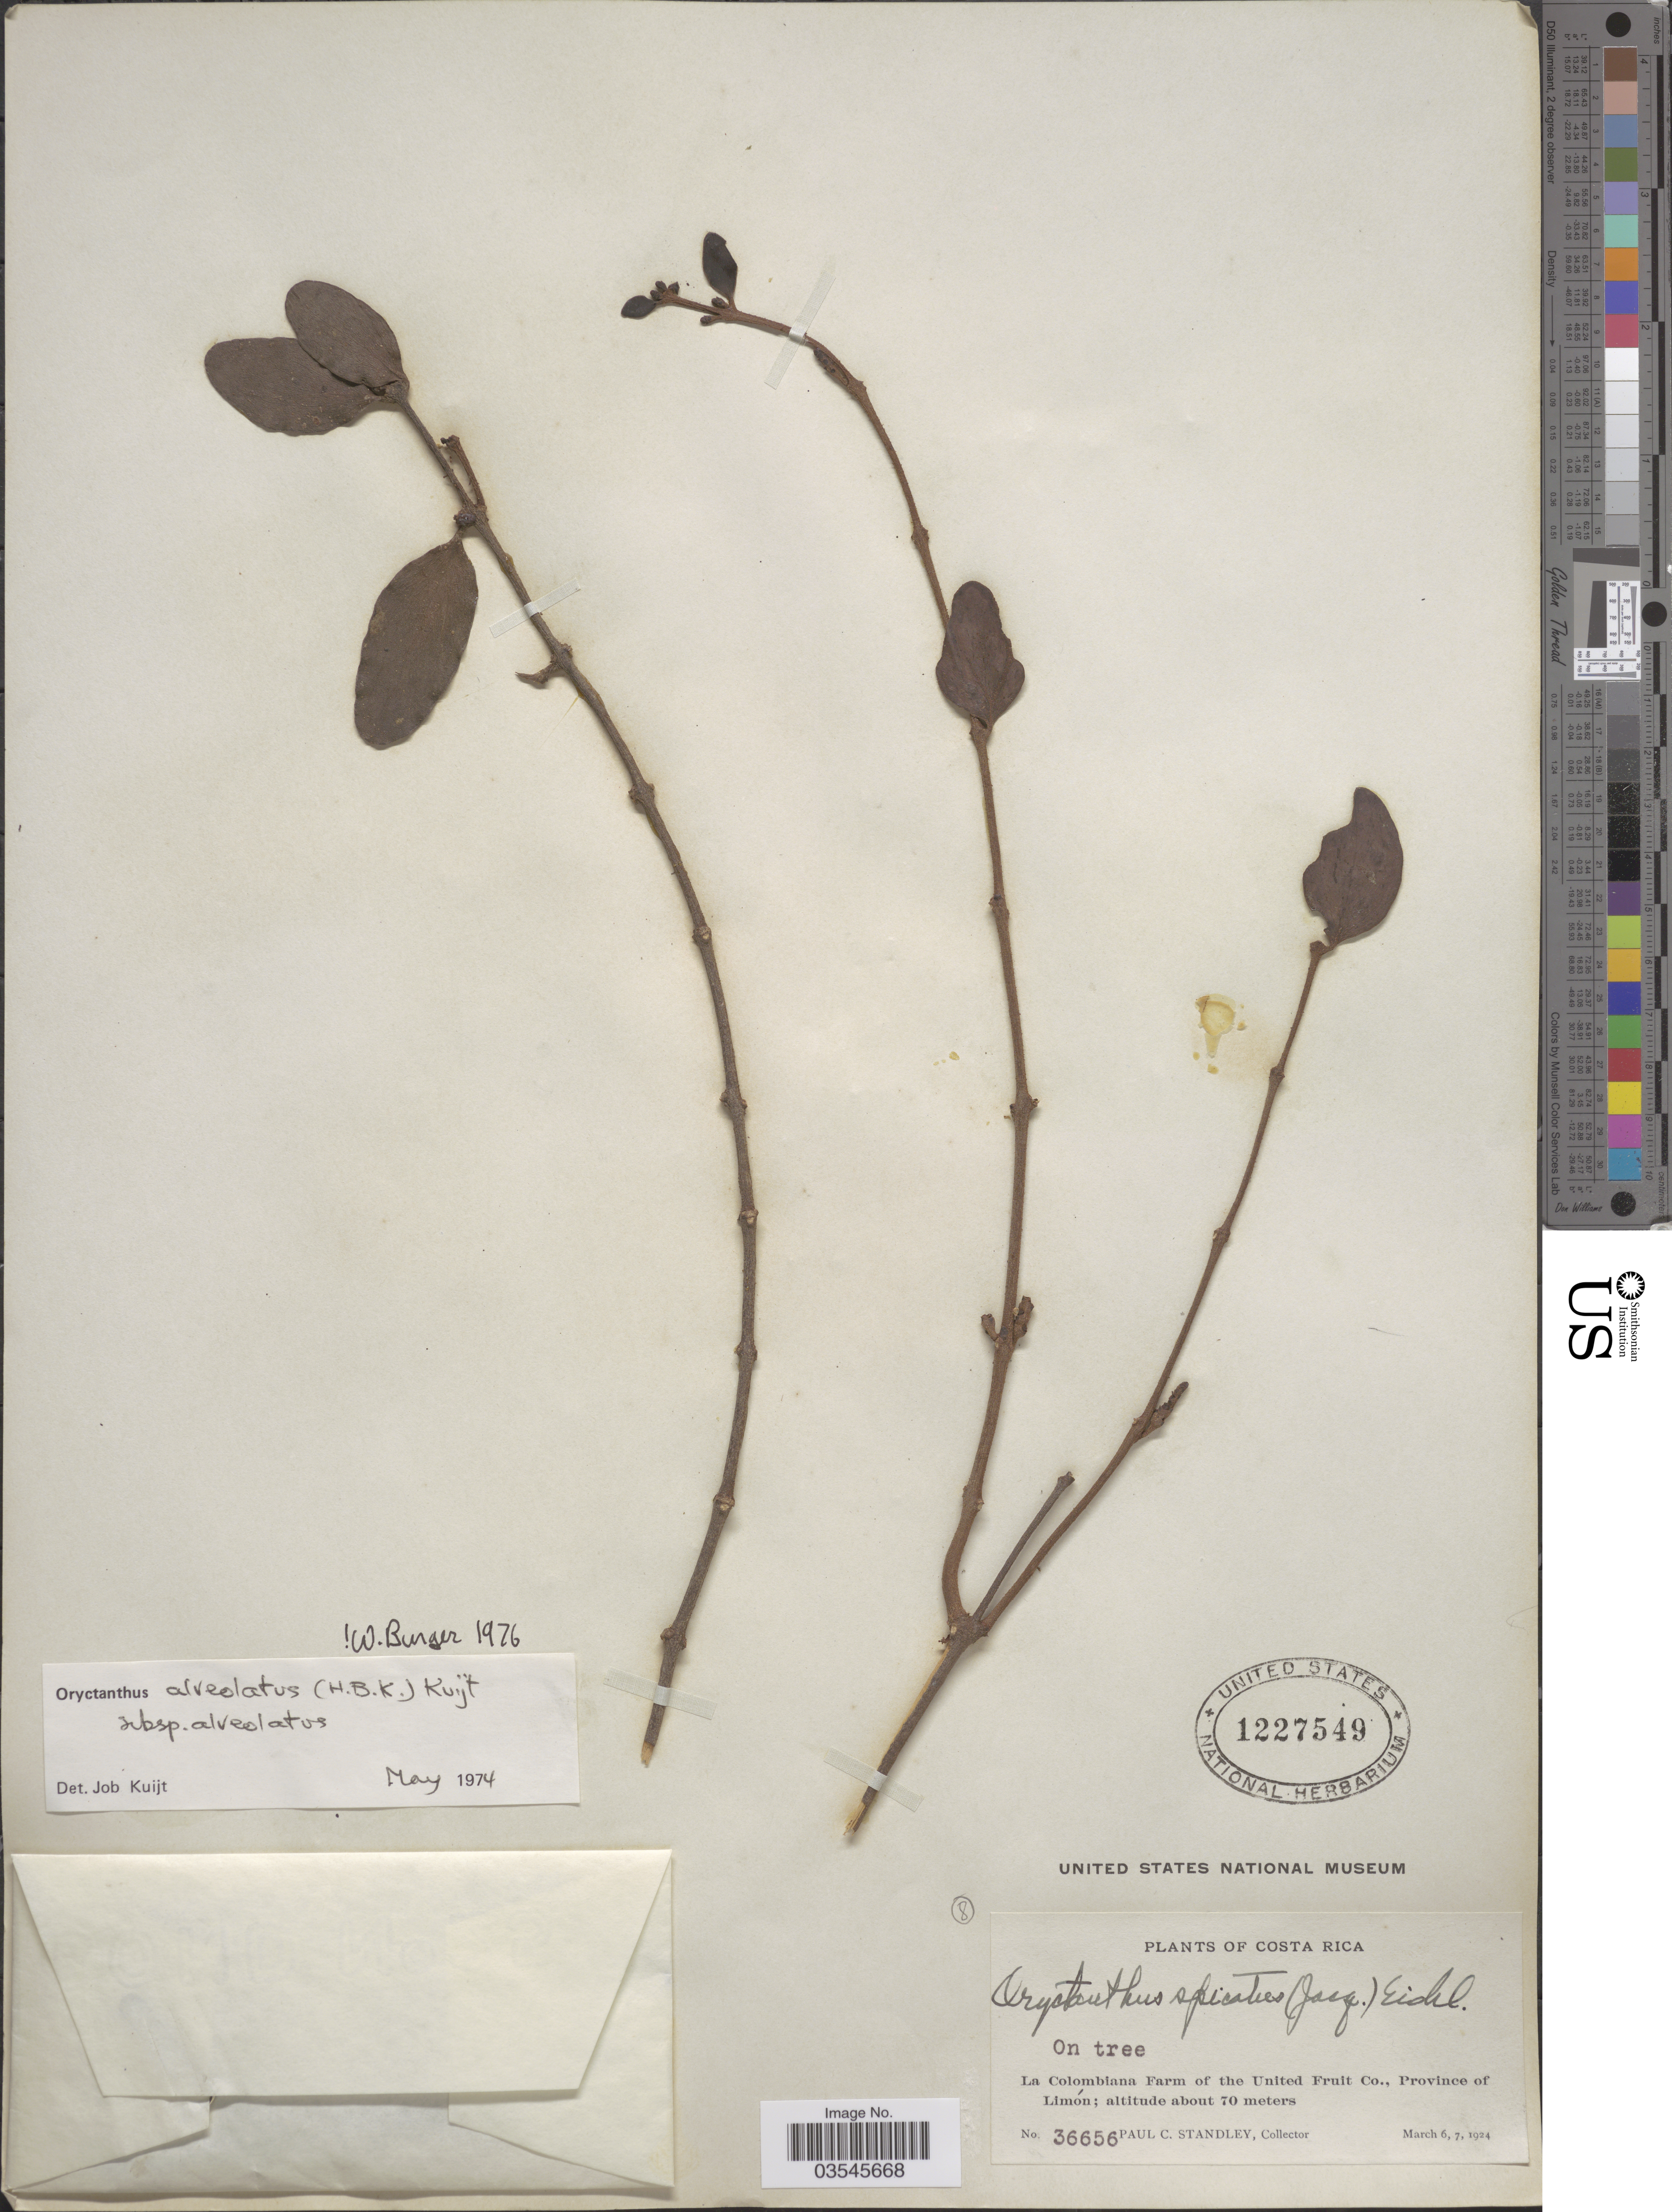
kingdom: Plantae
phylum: Tracheophyta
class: Magnoliopsida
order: Santalales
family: Loranthaceae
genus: Oryctanthus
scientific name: Oryctanthus alveolatus subsp. alveolatus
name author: (Kunth) Kuijt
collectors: P. C. Standley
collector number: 36656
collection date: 1924-03-06/1924-03-07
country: Costa Rica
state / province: Limón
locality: La Colombiana Farm of the United Fruit Co.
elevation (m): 70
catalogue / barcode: US 1227549